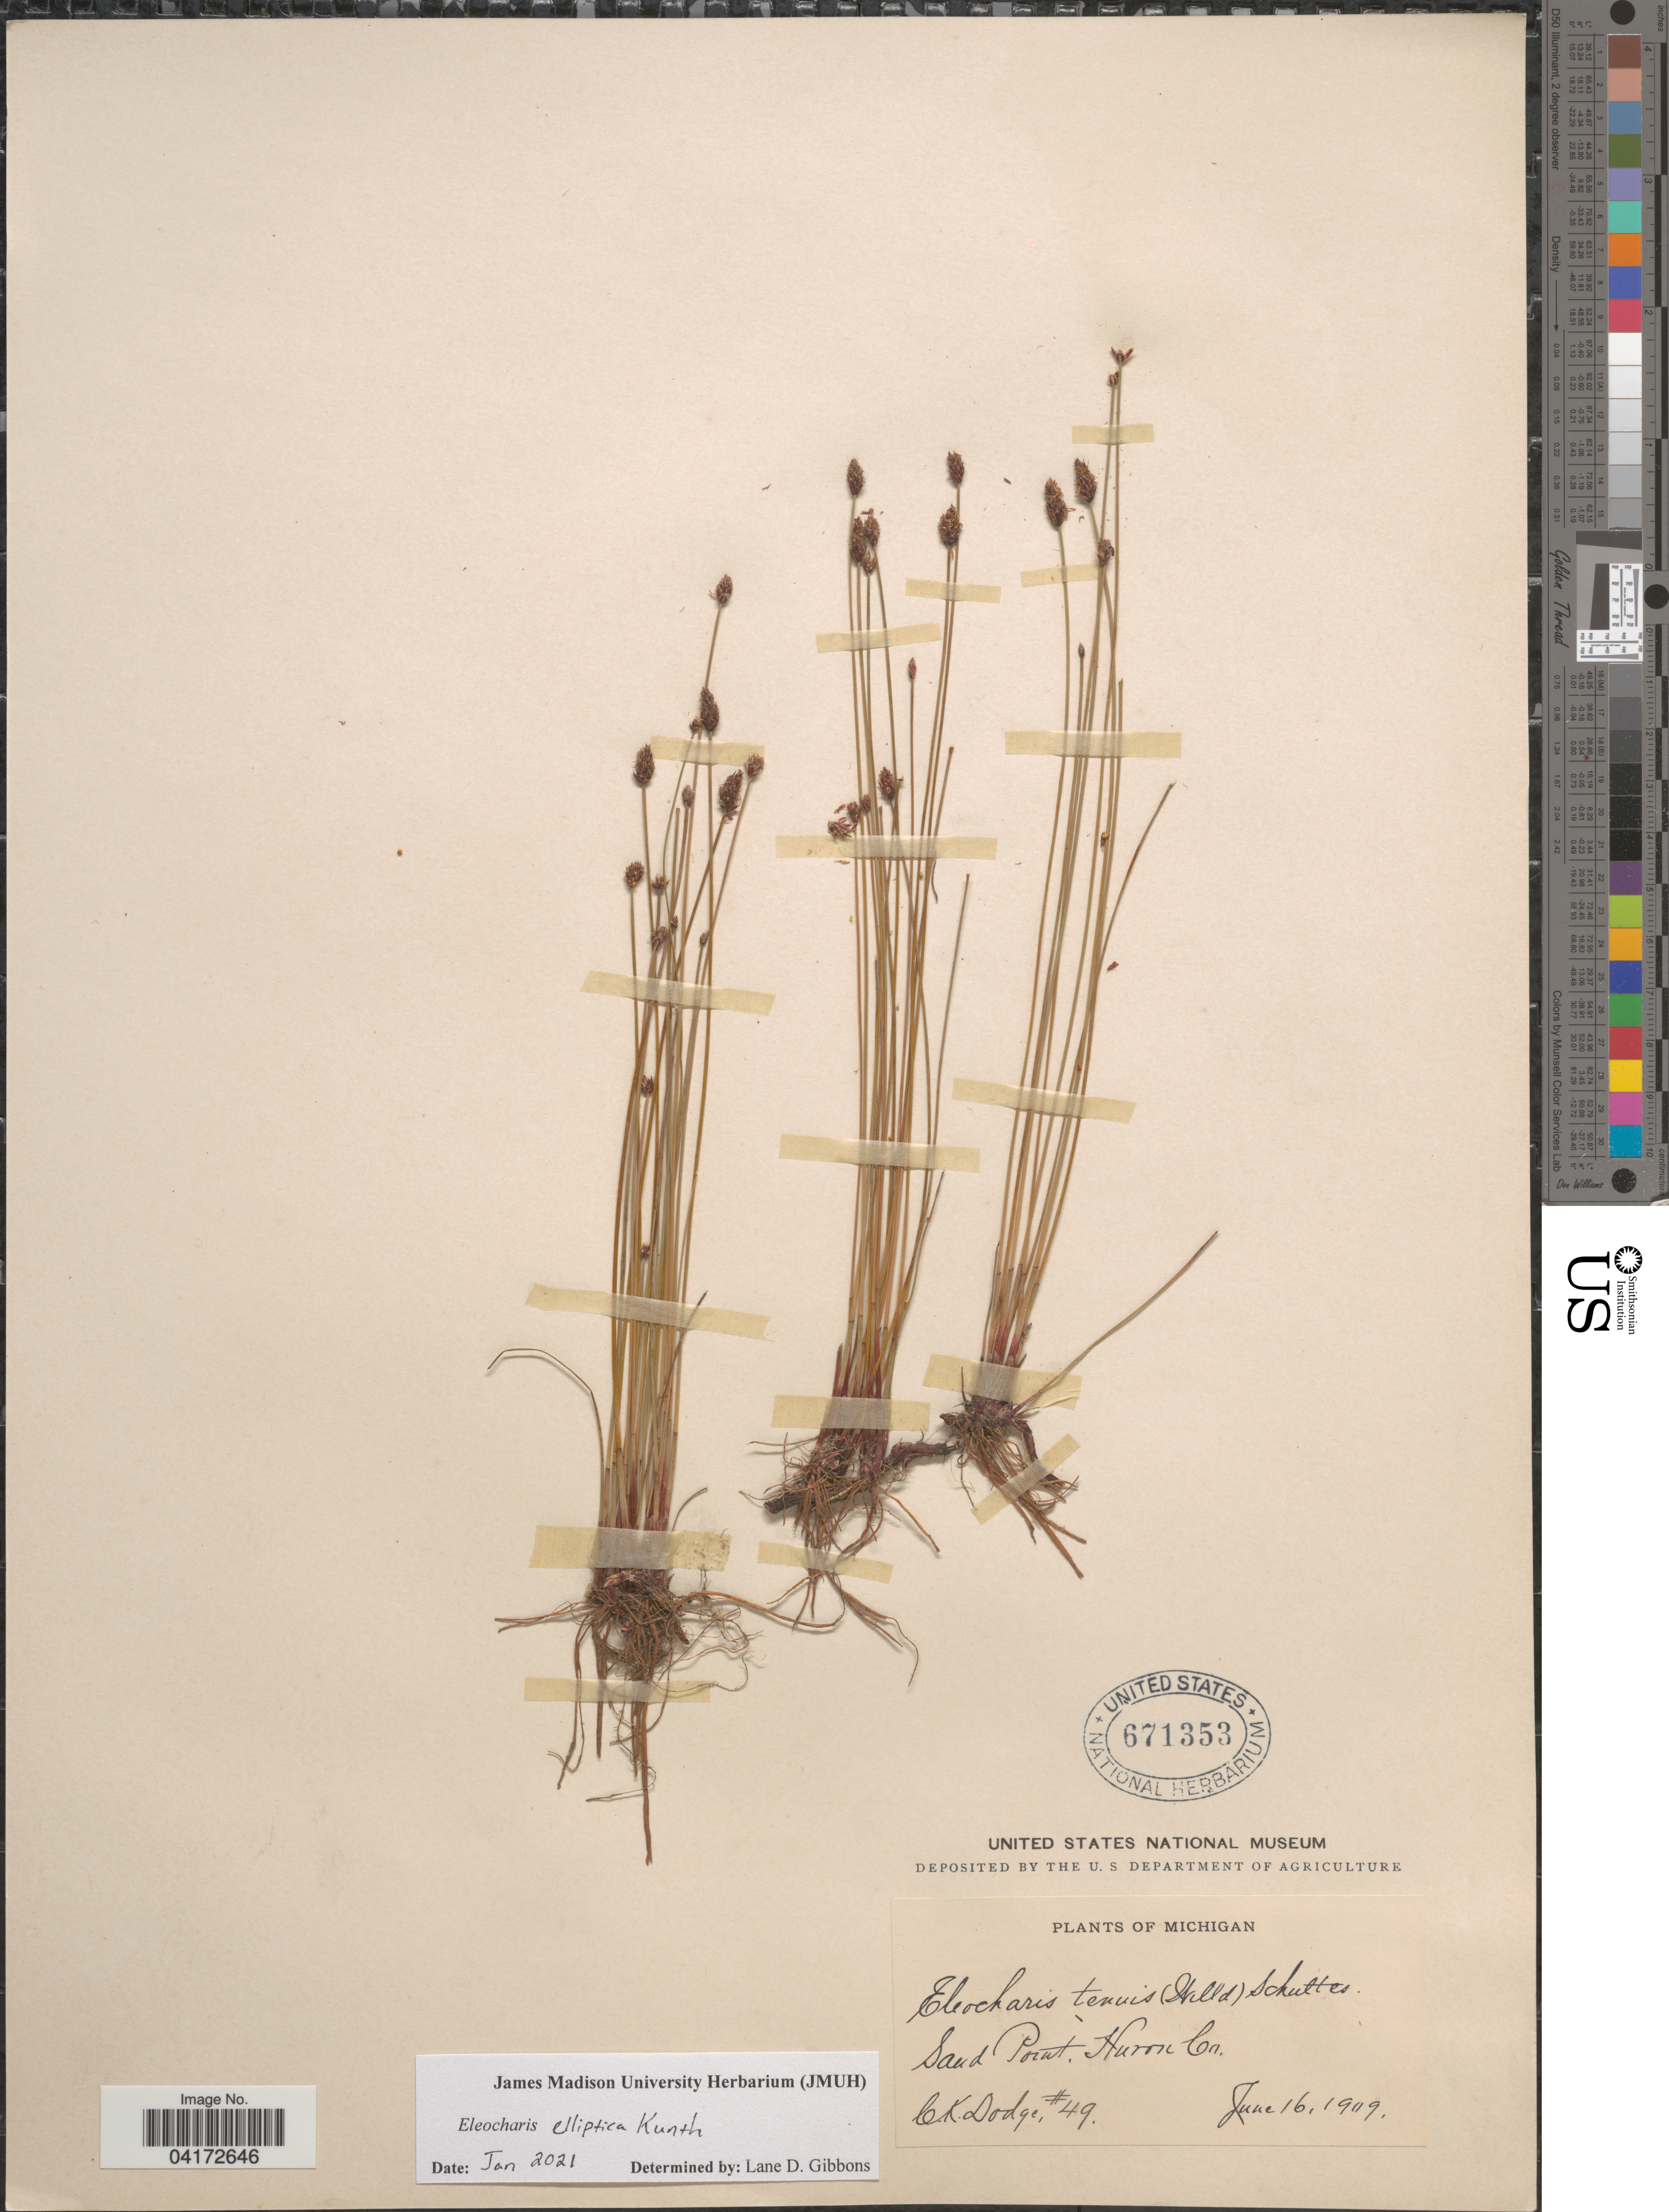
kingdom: Plantae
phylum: Tracheophyta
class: Liliopsida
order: Poales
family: Cyperaceae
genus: Eleocharis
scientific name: Eleocharis elliptica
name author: Kunth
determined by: Gibbons, Lane D.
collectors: C. Dodge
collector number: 49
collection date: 1909-06-16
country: United States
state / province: Michigan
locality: Sand Point, Huron Co.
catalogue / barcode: US 671353